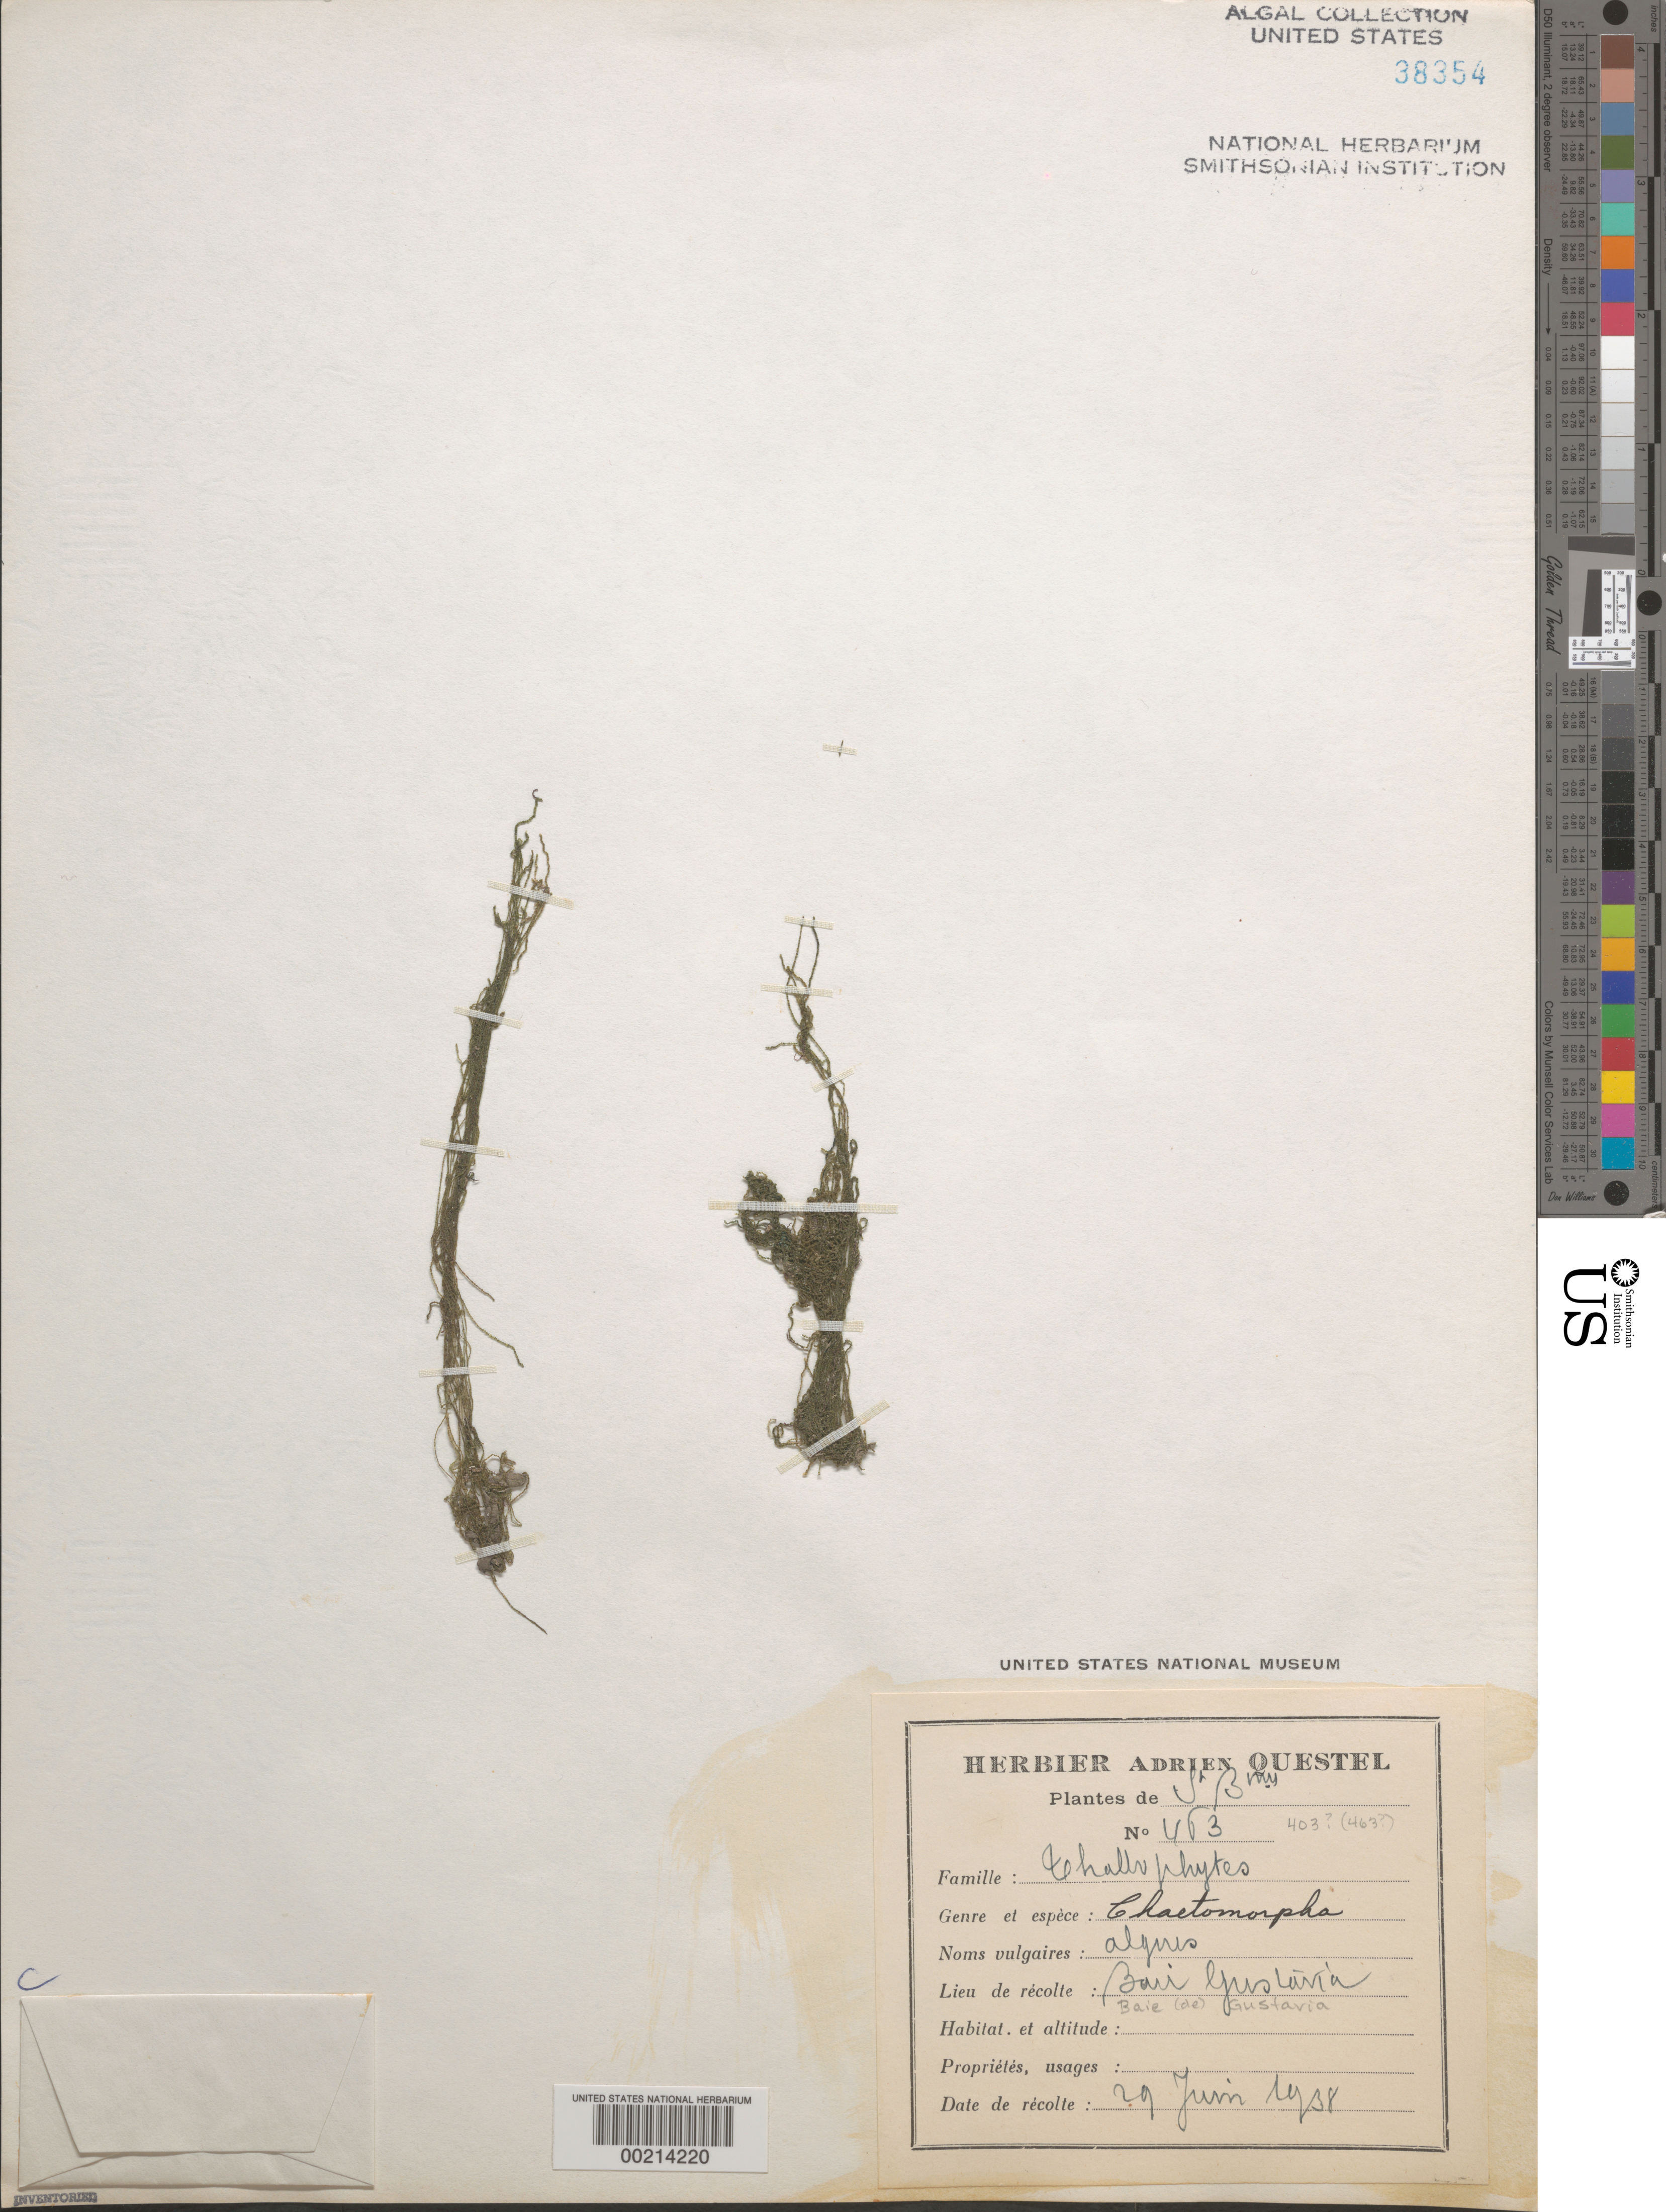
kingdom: Plantae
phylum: Chlorophyta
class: Ulvophyceae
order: Cladophorales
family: Cladophoraceae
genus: Chaetomorpha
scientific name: Chaetomorpha sp.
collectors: A. Questel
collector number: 403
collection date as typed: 29 Jun 1938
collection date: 1938-06-29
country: Saint Barthélemy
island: St. Barthélemy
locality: Baie de Gustavia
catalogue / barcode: US 38354